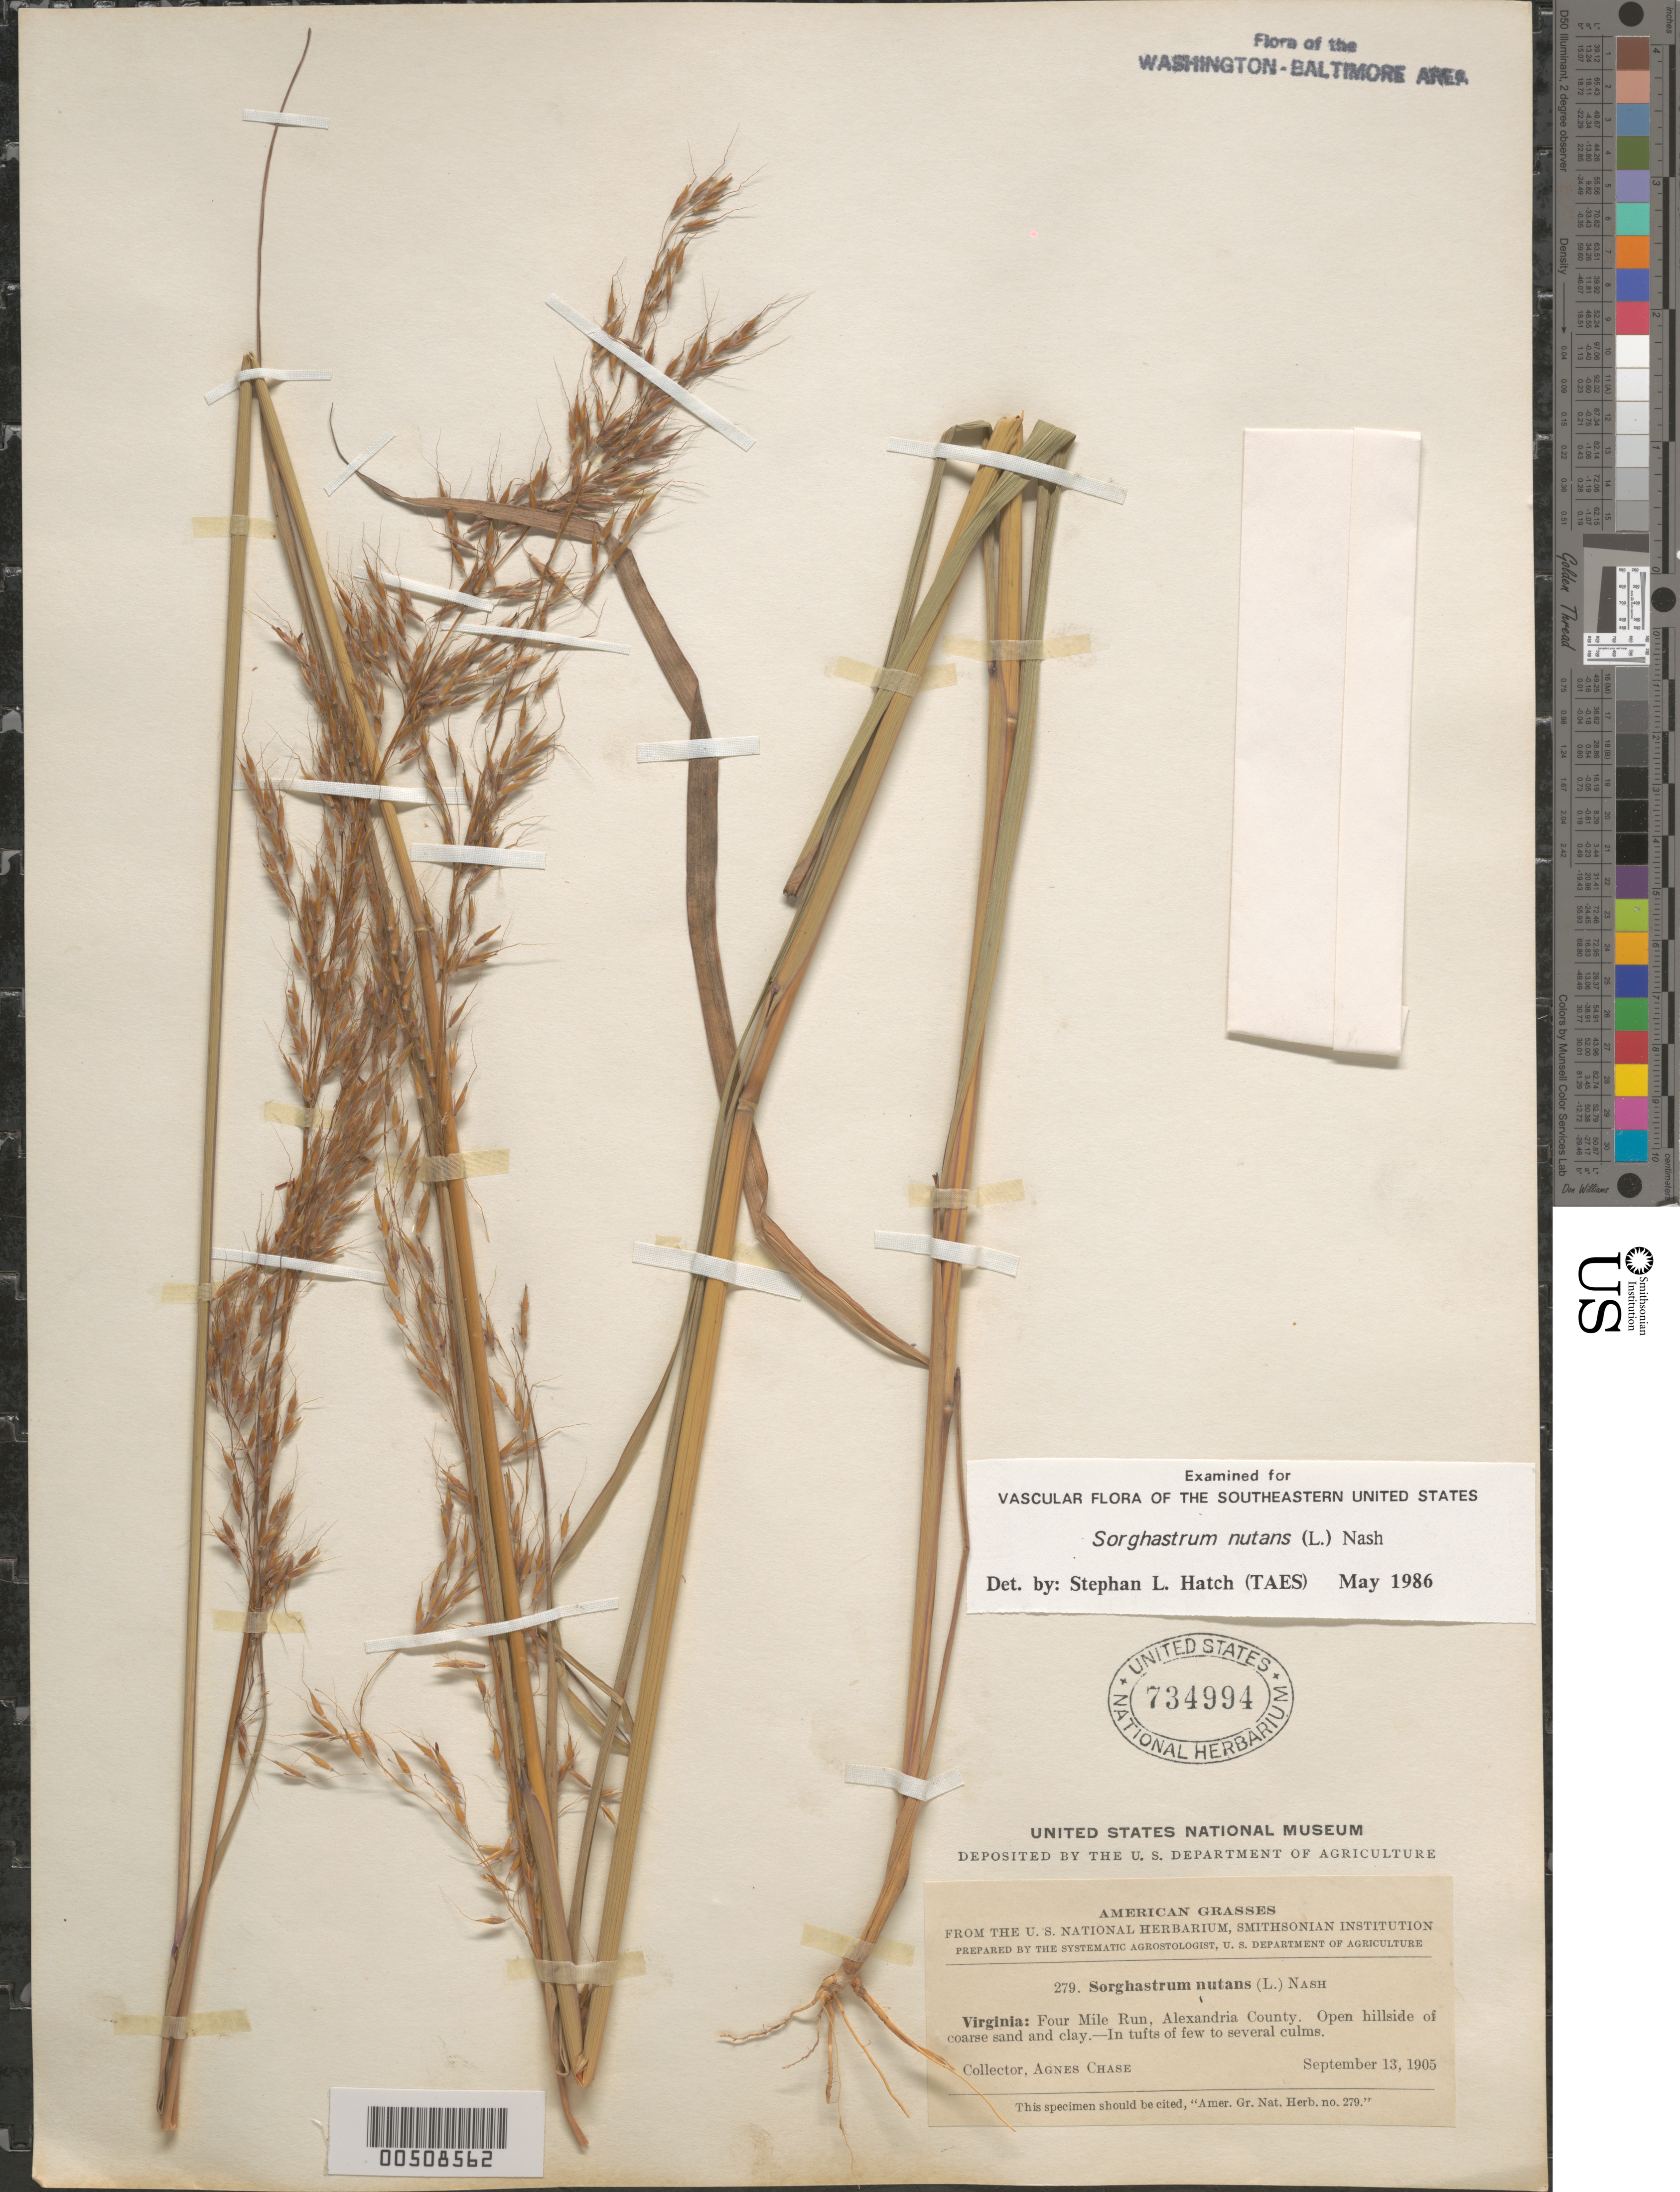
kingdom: Plantae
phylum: Tracheophyta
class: Liliopsida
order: Poales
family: Poaceae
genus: Sorghastrum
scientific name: Sorghastrum nutans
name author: (L.) Nash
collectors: A. Chase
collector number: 279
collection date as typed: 13 Sep 1905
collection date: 1905-09-13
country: United States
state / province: Virginia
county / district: Arlington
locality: Four Mile Run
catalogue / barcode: US 734994